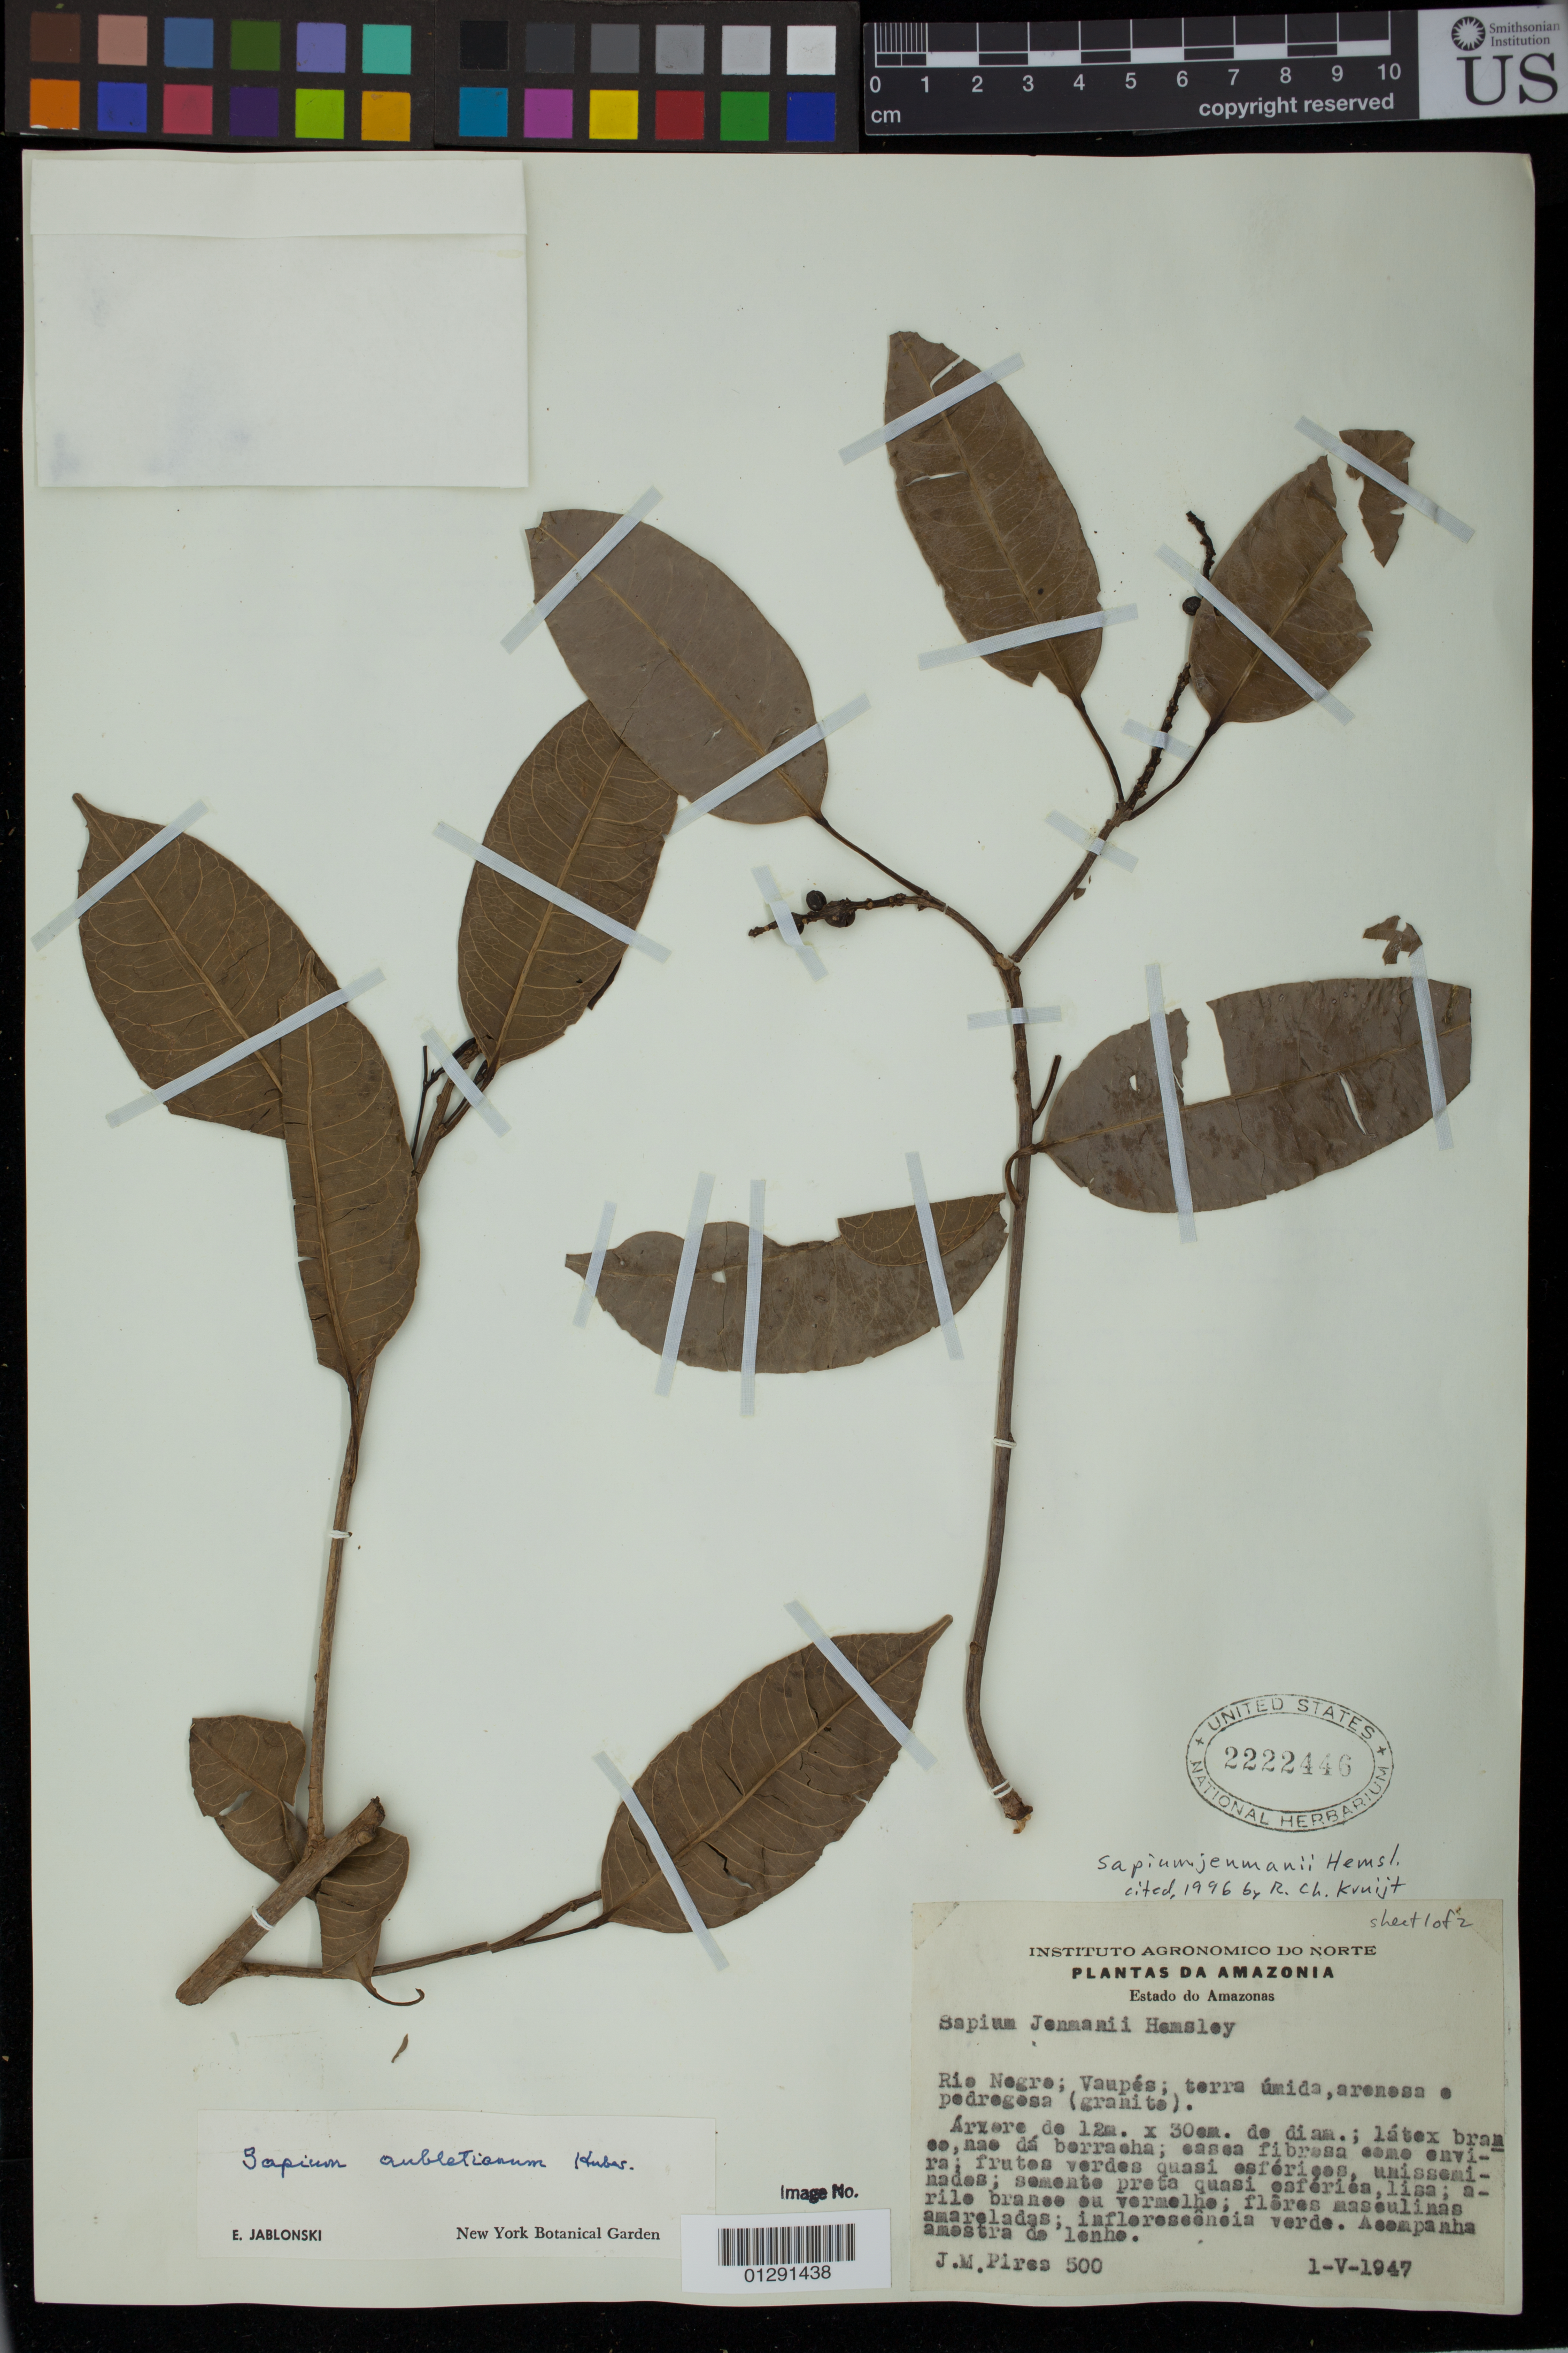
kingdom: Plantae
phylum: Tracheophyta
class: Magnoliopsida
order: Malpighiales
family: Euphorbiaceae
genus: Sapium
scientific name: Sapium jenmanii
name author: Hemsl.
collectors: J. M. Pires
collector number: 500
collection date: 1947-05-01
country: Colombia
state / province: Vaupes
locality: Rio Negro, Estado do Amazonas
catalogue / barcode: US 2222446